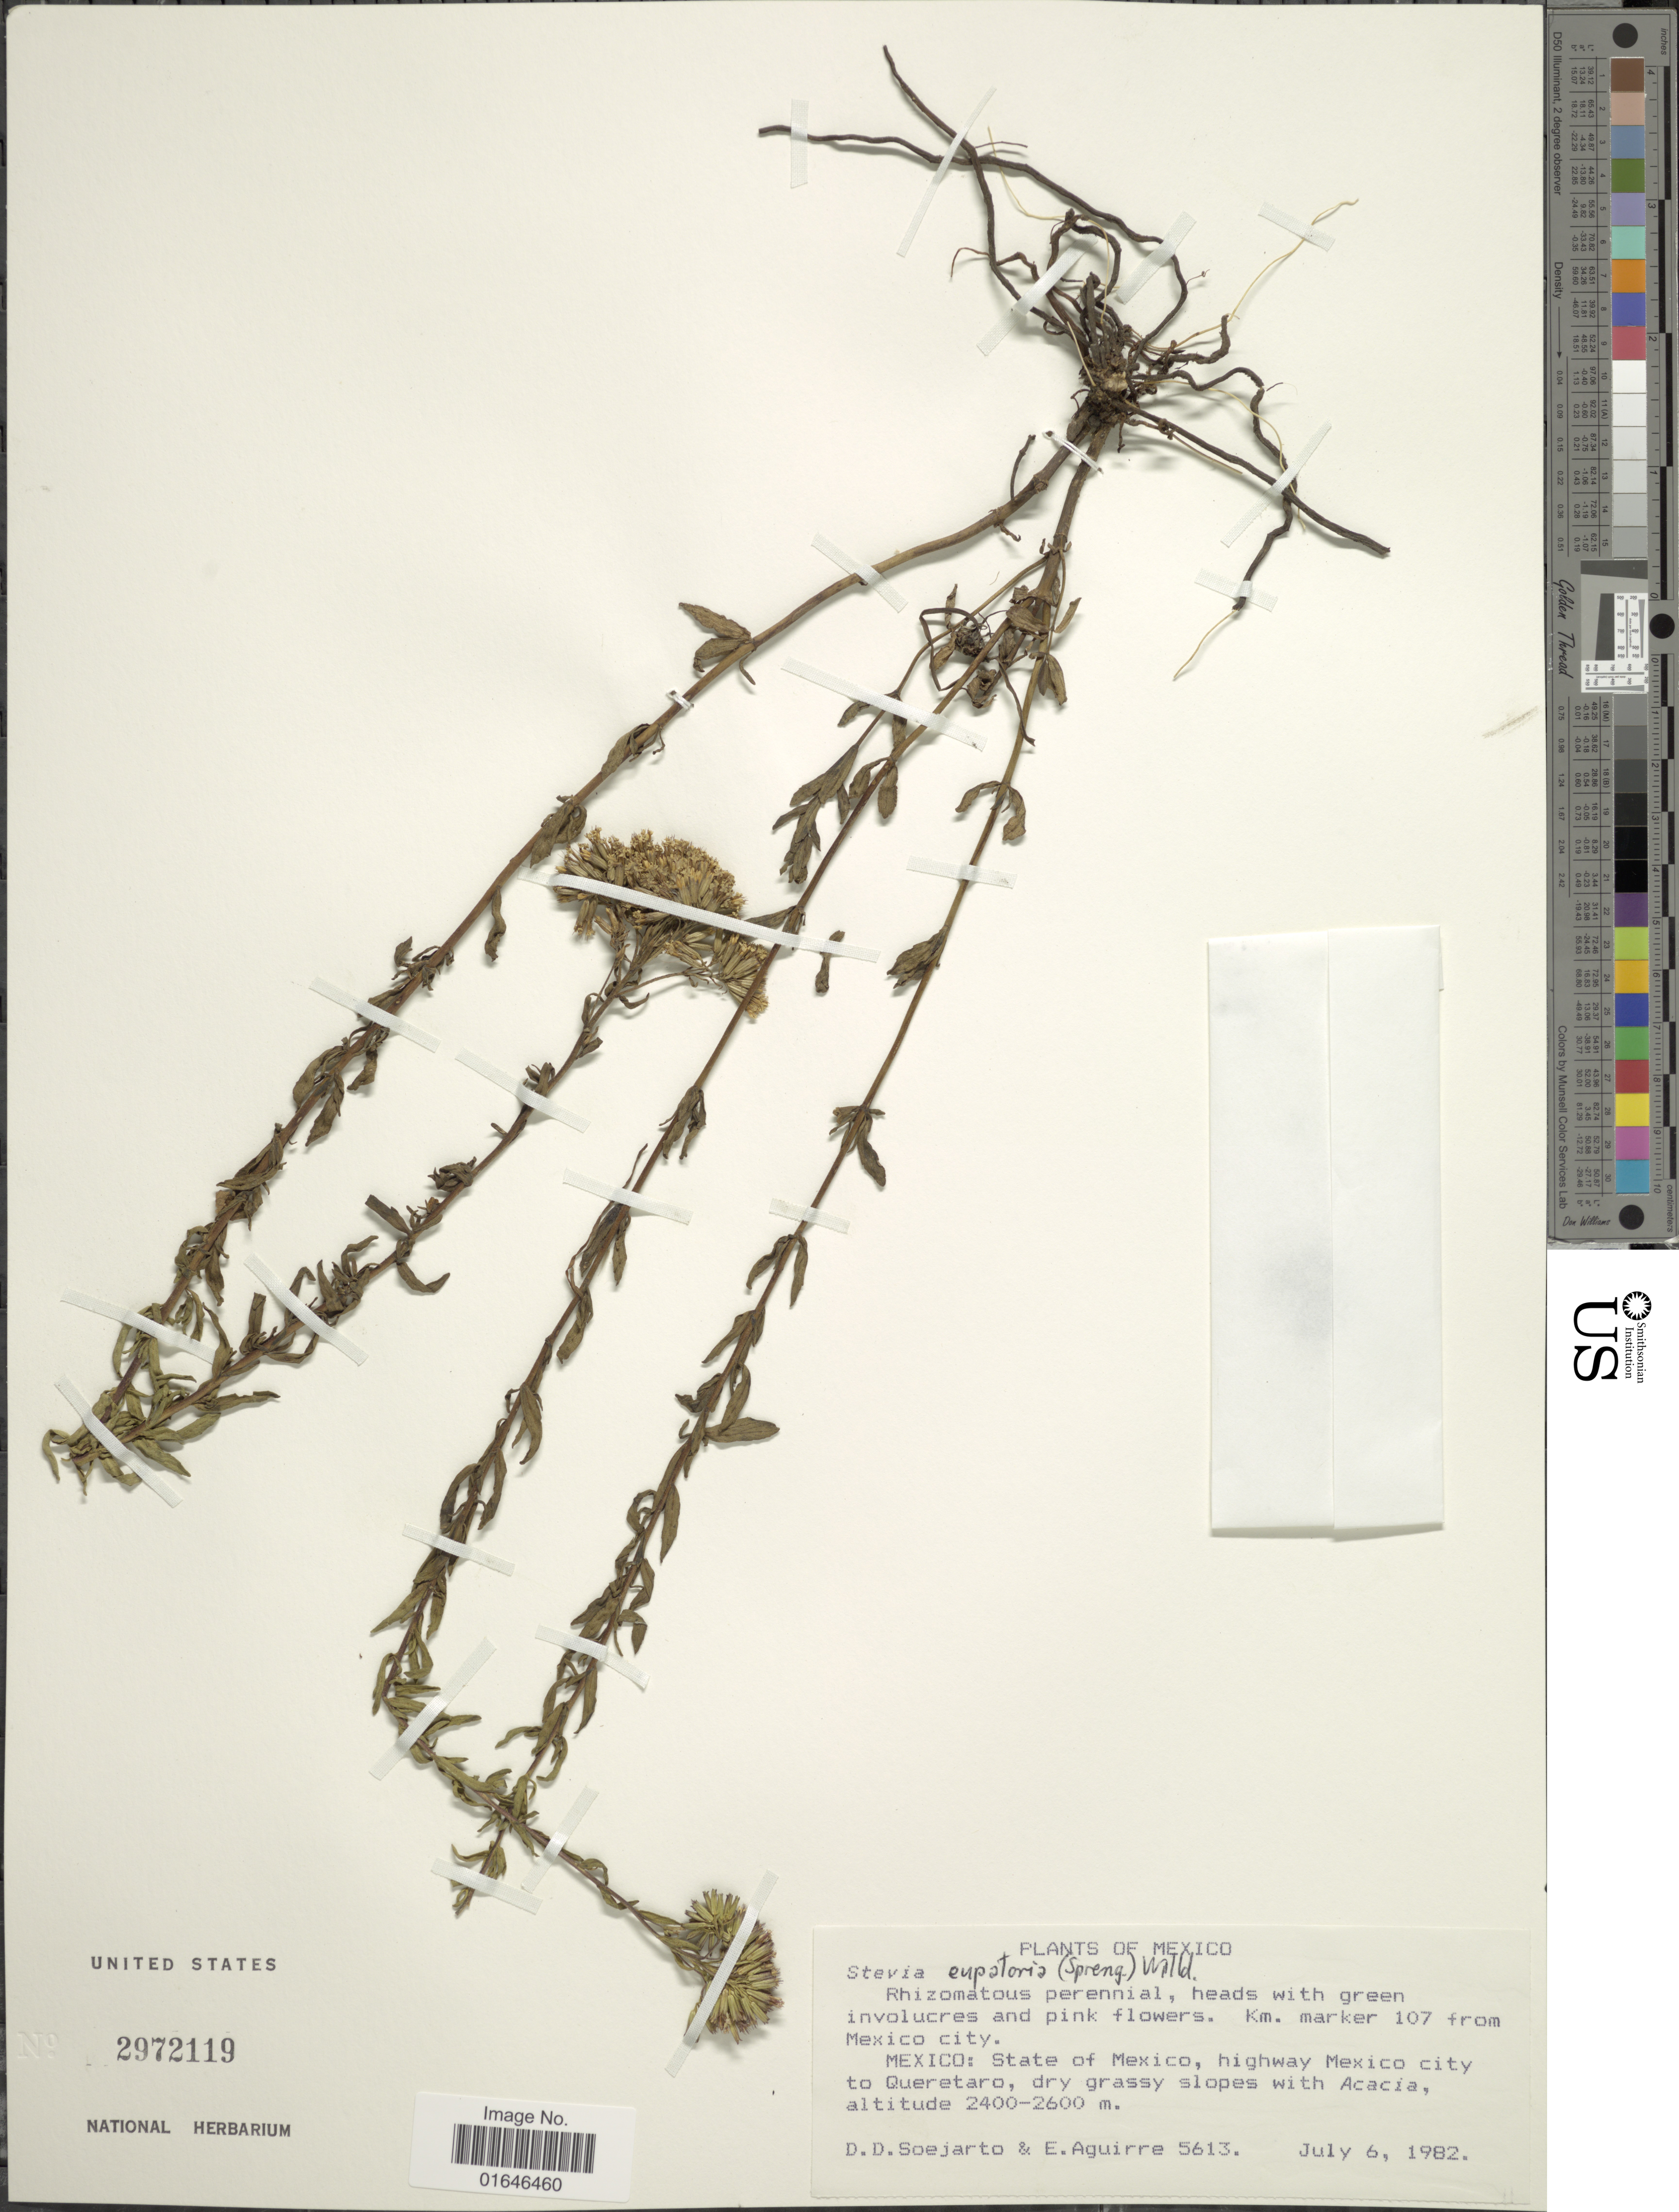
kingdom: Plantae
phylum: Tracheophyta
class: Magnoliopsida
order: Asterales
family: Asteraceae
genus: Stevia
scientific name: Stevia eupatoria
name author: (Spreng.) Willd.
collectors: E. Aguirre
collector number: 5613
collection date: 1982-07-06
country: Mexico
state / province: México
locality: Highway Mexico city to Queretaro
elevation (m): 2400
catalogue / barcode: US 2972119